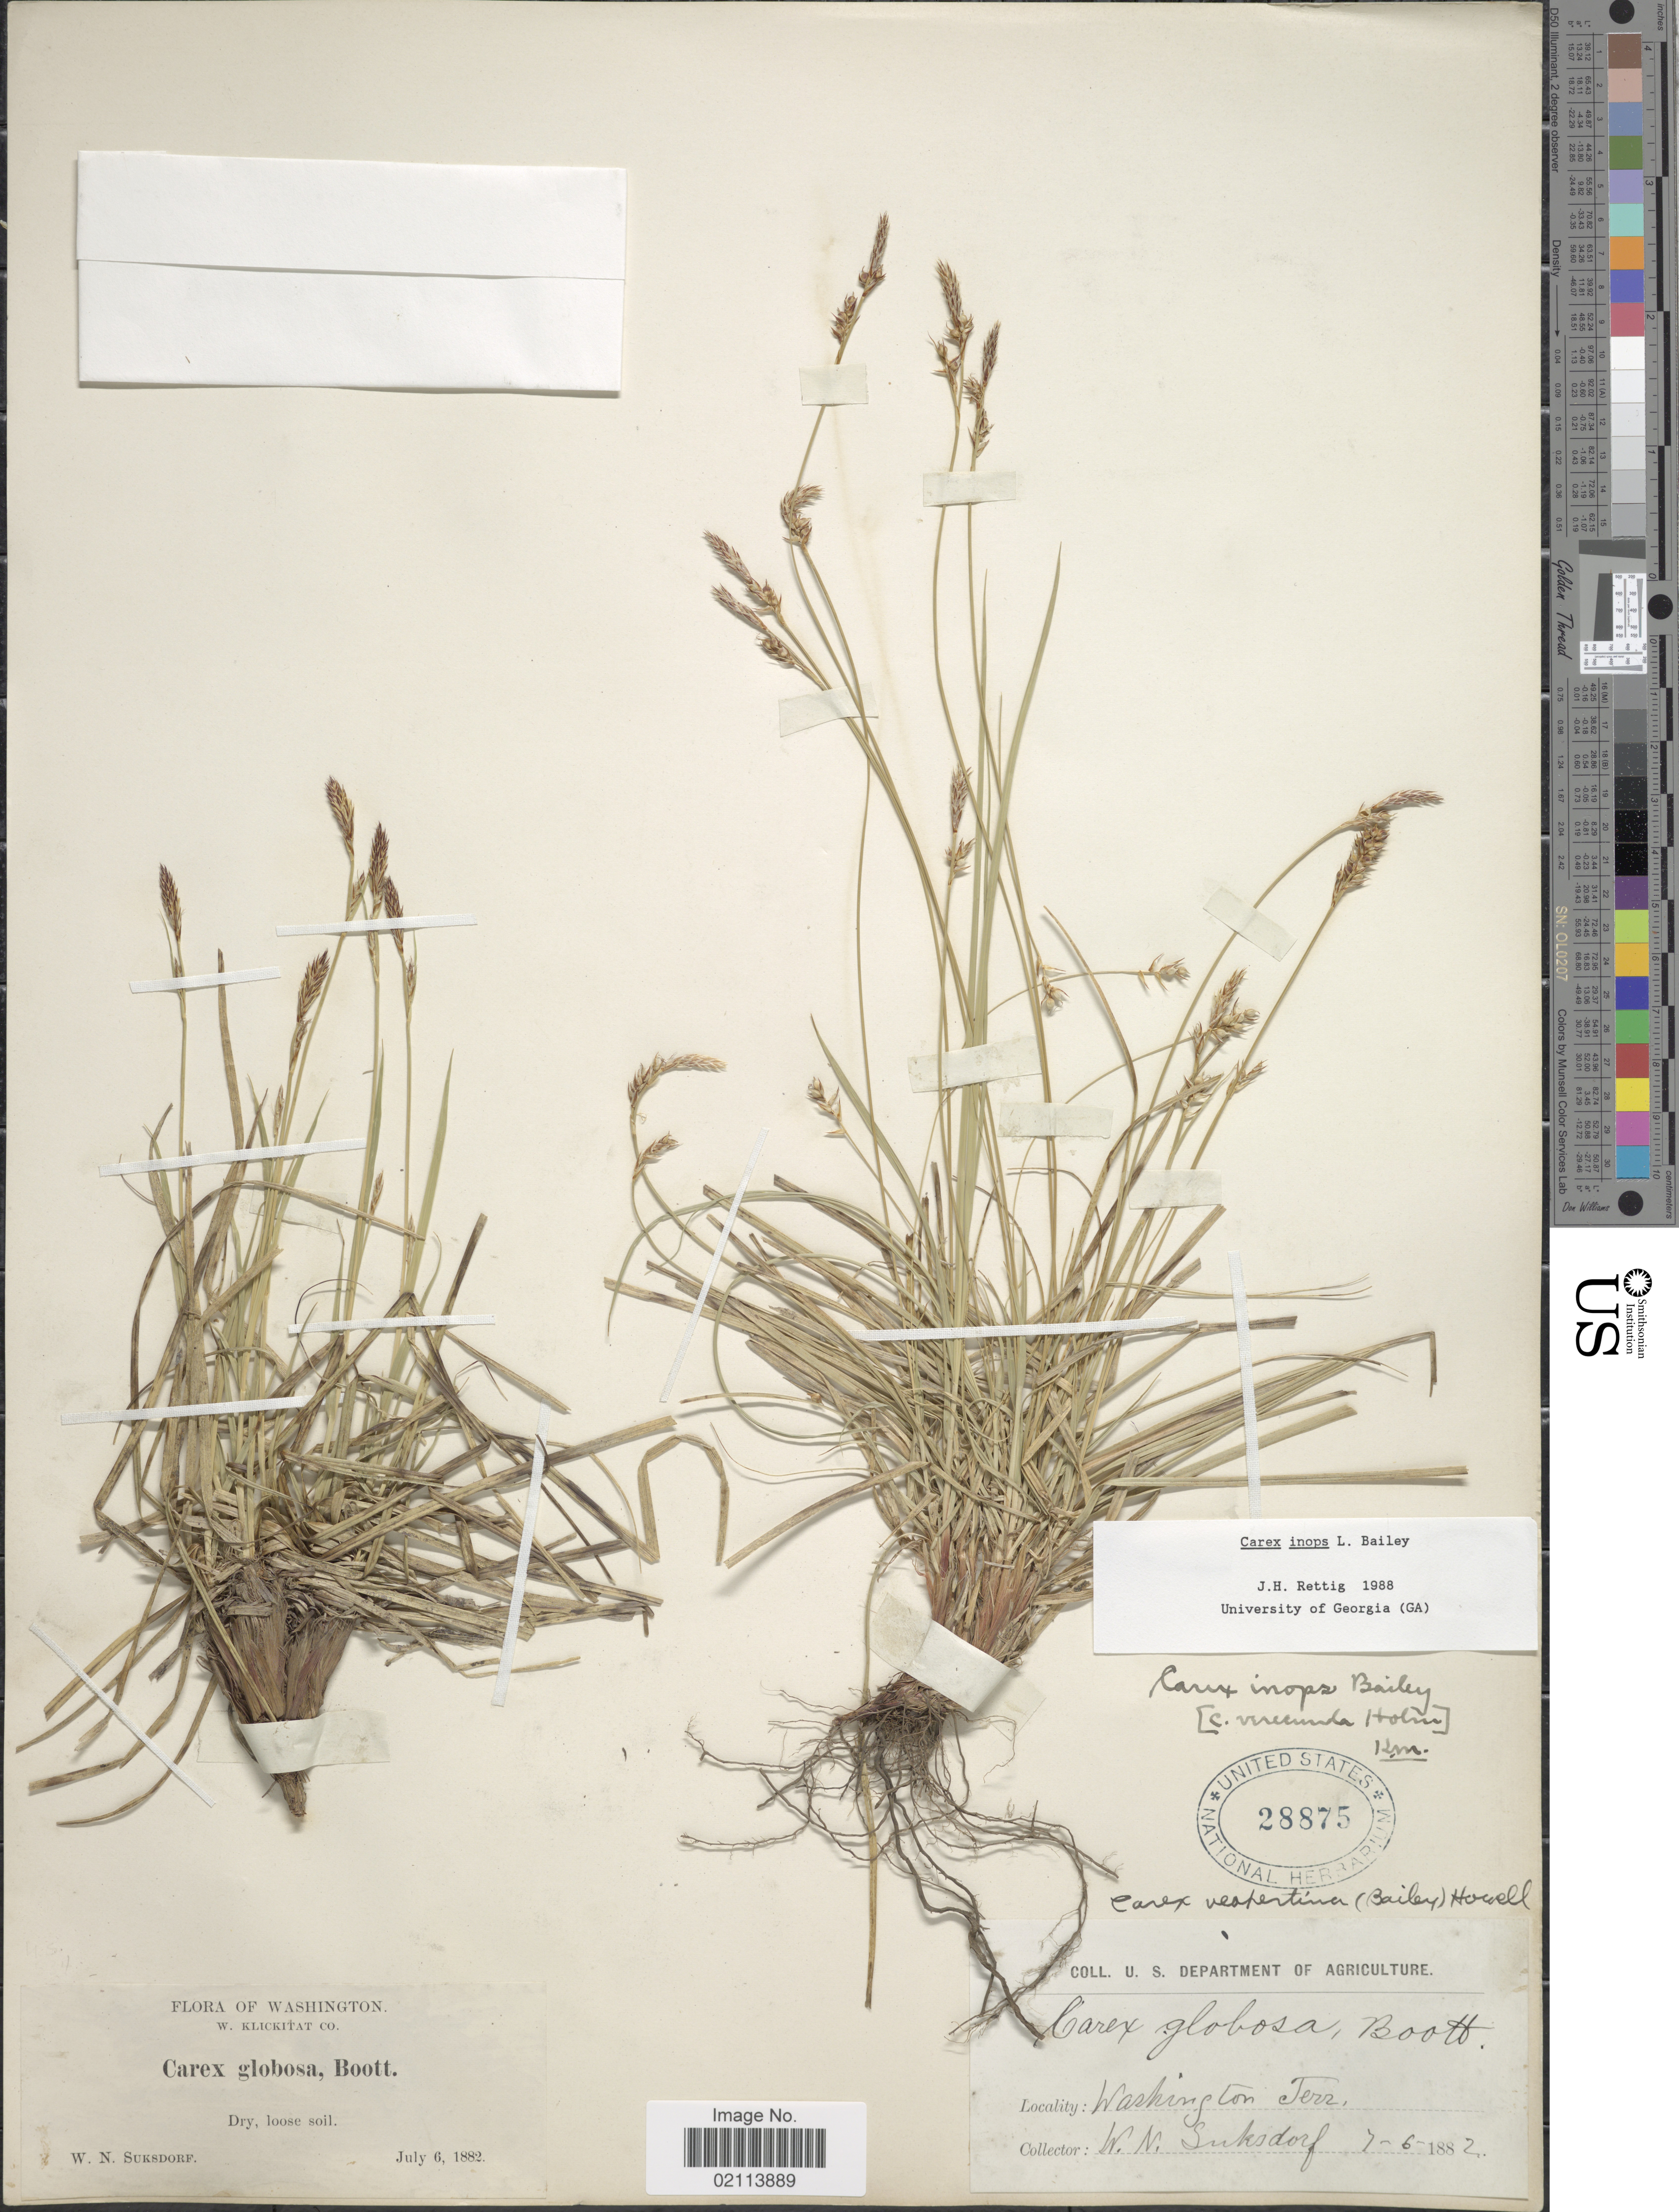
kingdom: Plantae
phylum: Tracheophyta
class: Liliopsida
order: Poales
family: Cyperaceae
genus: Carex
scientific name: Carex inops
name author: L.H. Bailey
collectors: W. N. Suksdorf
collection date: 1882-07-06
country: United States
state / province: Washington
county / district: Klickitat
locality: W. Klickitat Co., dry, loose soil, Washington Terr.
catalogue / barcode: US 28875